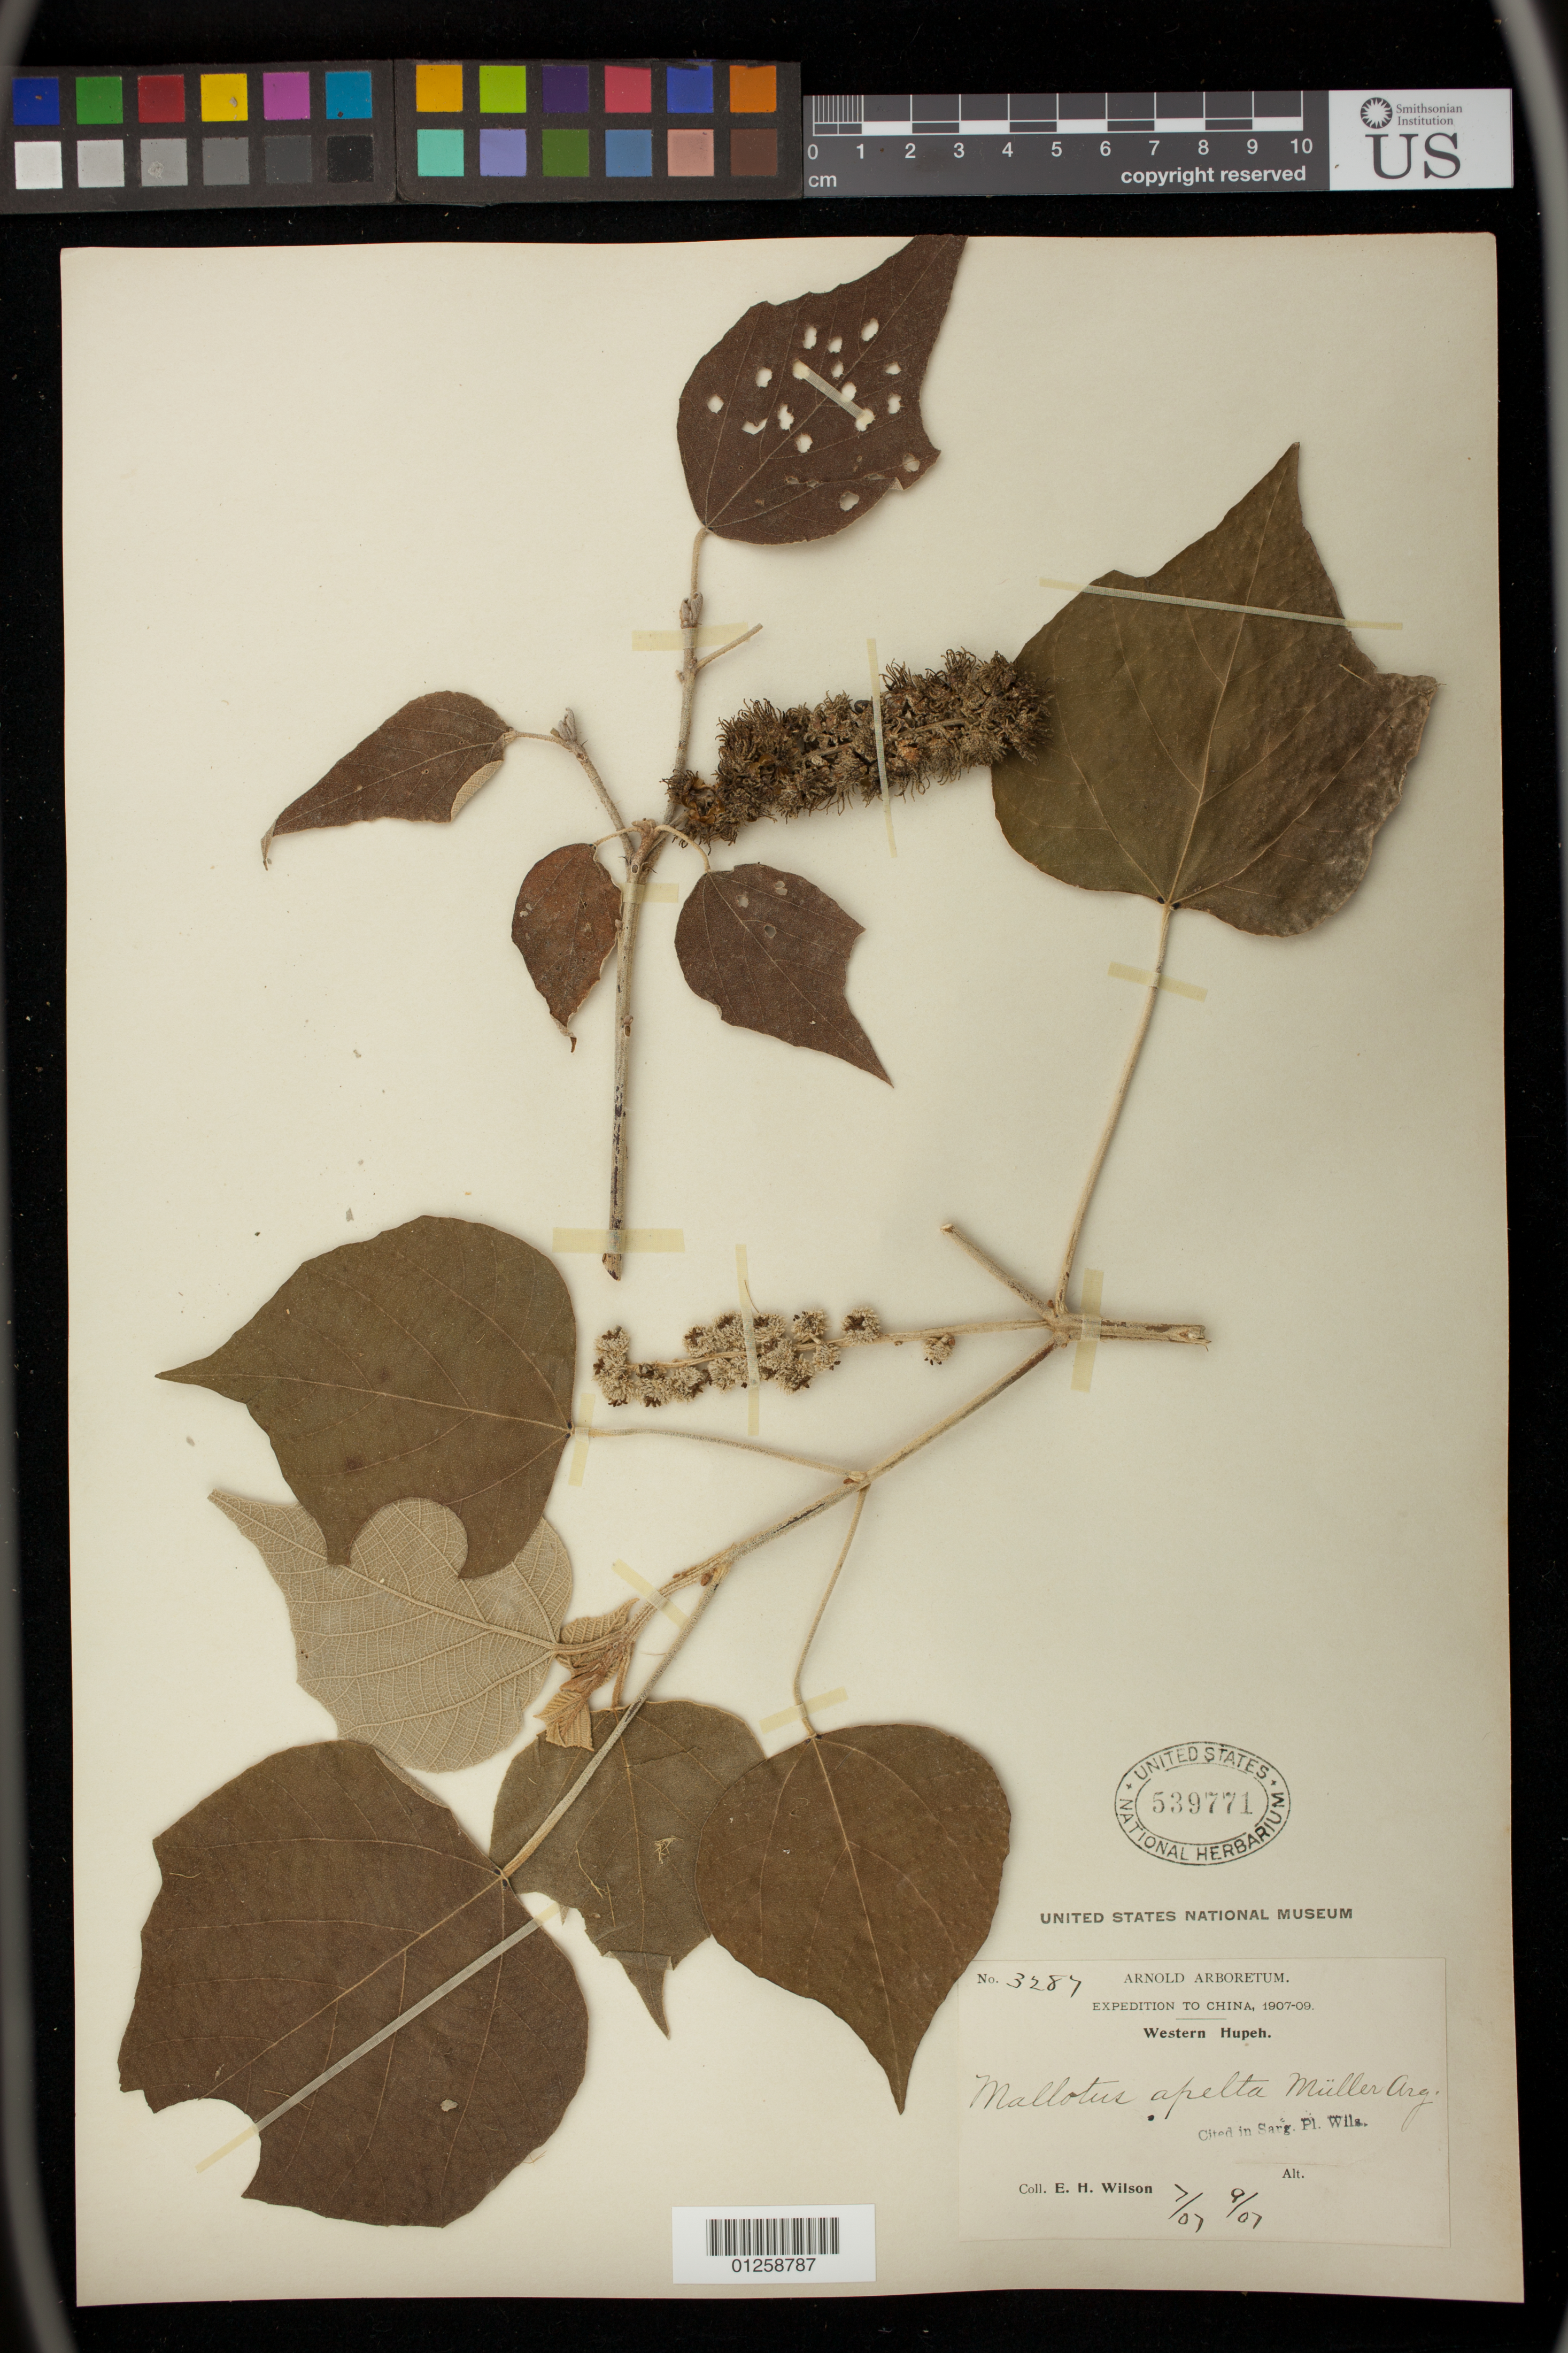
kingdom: Plantae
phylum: Tracheophyta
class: Magnoliopsida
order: Malpighiales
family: Euphorbiaceae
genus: Mallotus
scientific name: Mallotus apelta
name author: (Lour.) Müll. Arg.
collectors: E. H. Wilson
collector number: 3287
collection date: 1907-07/1907-08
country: China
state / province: Hubei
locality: Western Hupeh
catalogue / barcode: US 539771